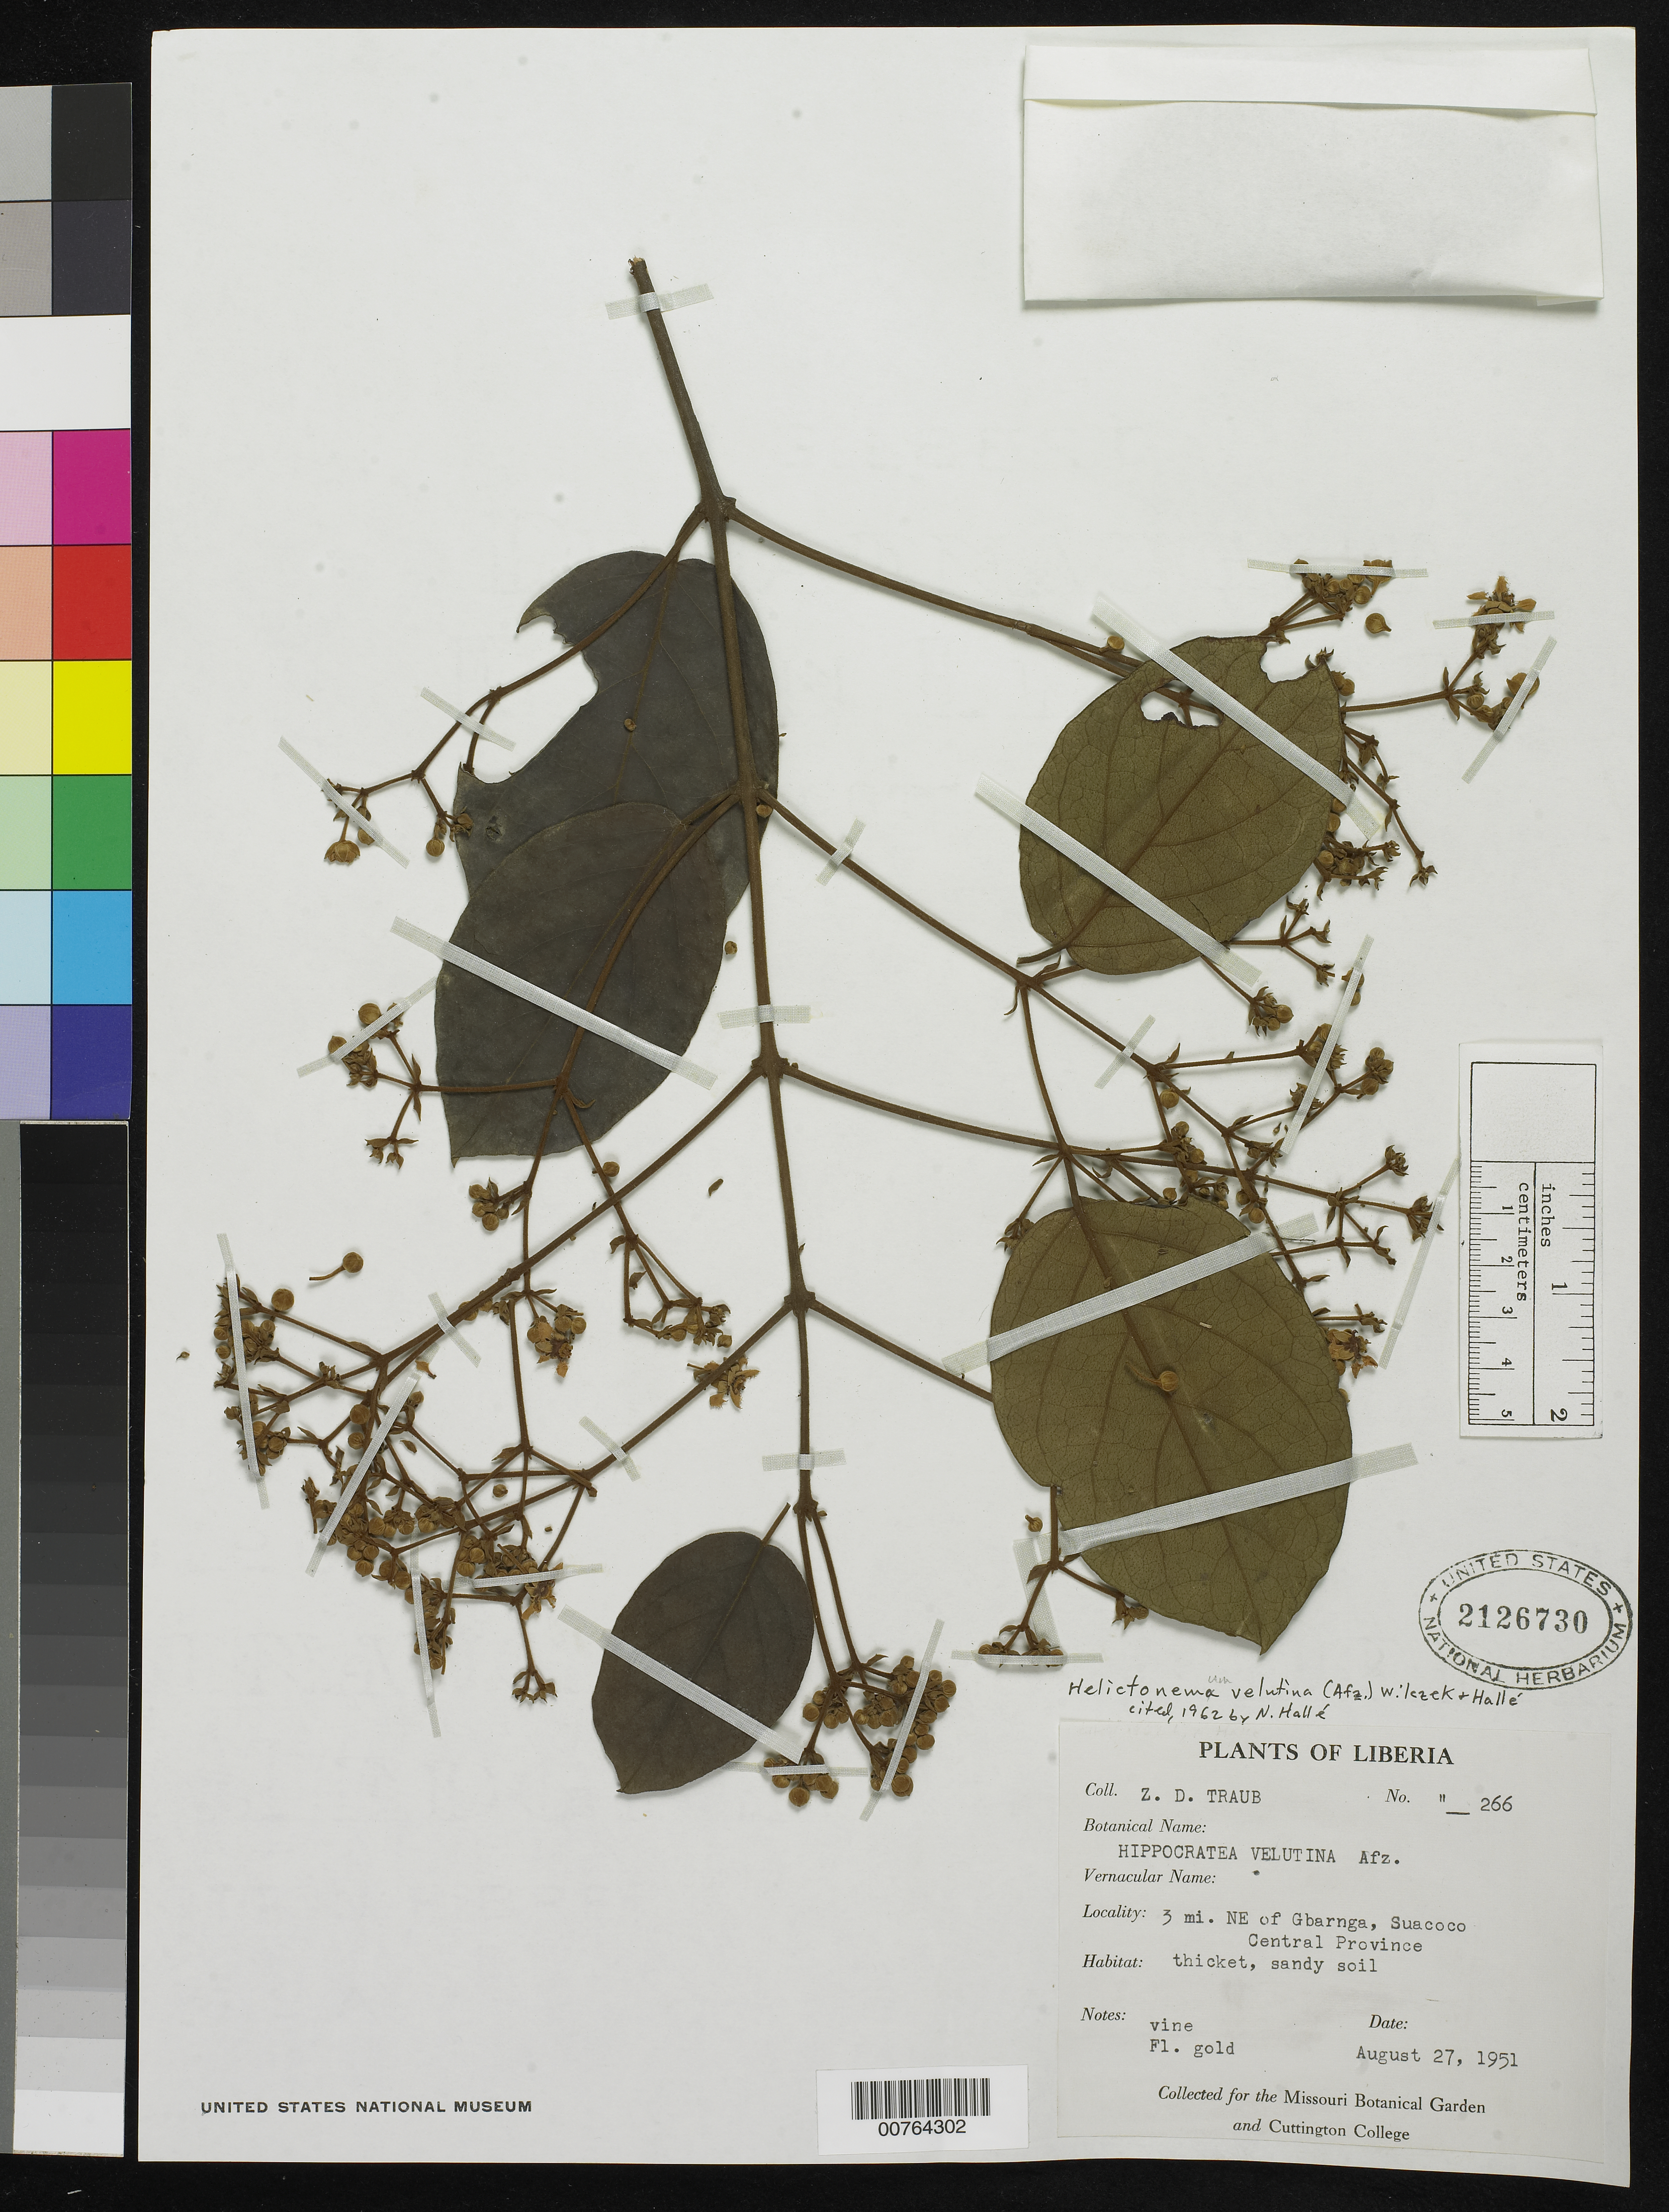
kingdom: Plantae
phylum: Tracheophyta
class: Magnoliopsida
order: Celastrales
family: Celastraceae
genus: Helictonema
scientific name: Helictonema velutinum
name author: (Afzel.) R. Wilczek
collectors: Z. D. Traub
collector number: __266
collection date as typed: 27 Aug 1951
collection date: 1951-08-27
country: Liberia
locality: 3 miles NE of Gbarnga, Central Province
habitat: thicket, sandy soil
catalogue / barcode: US 2126730